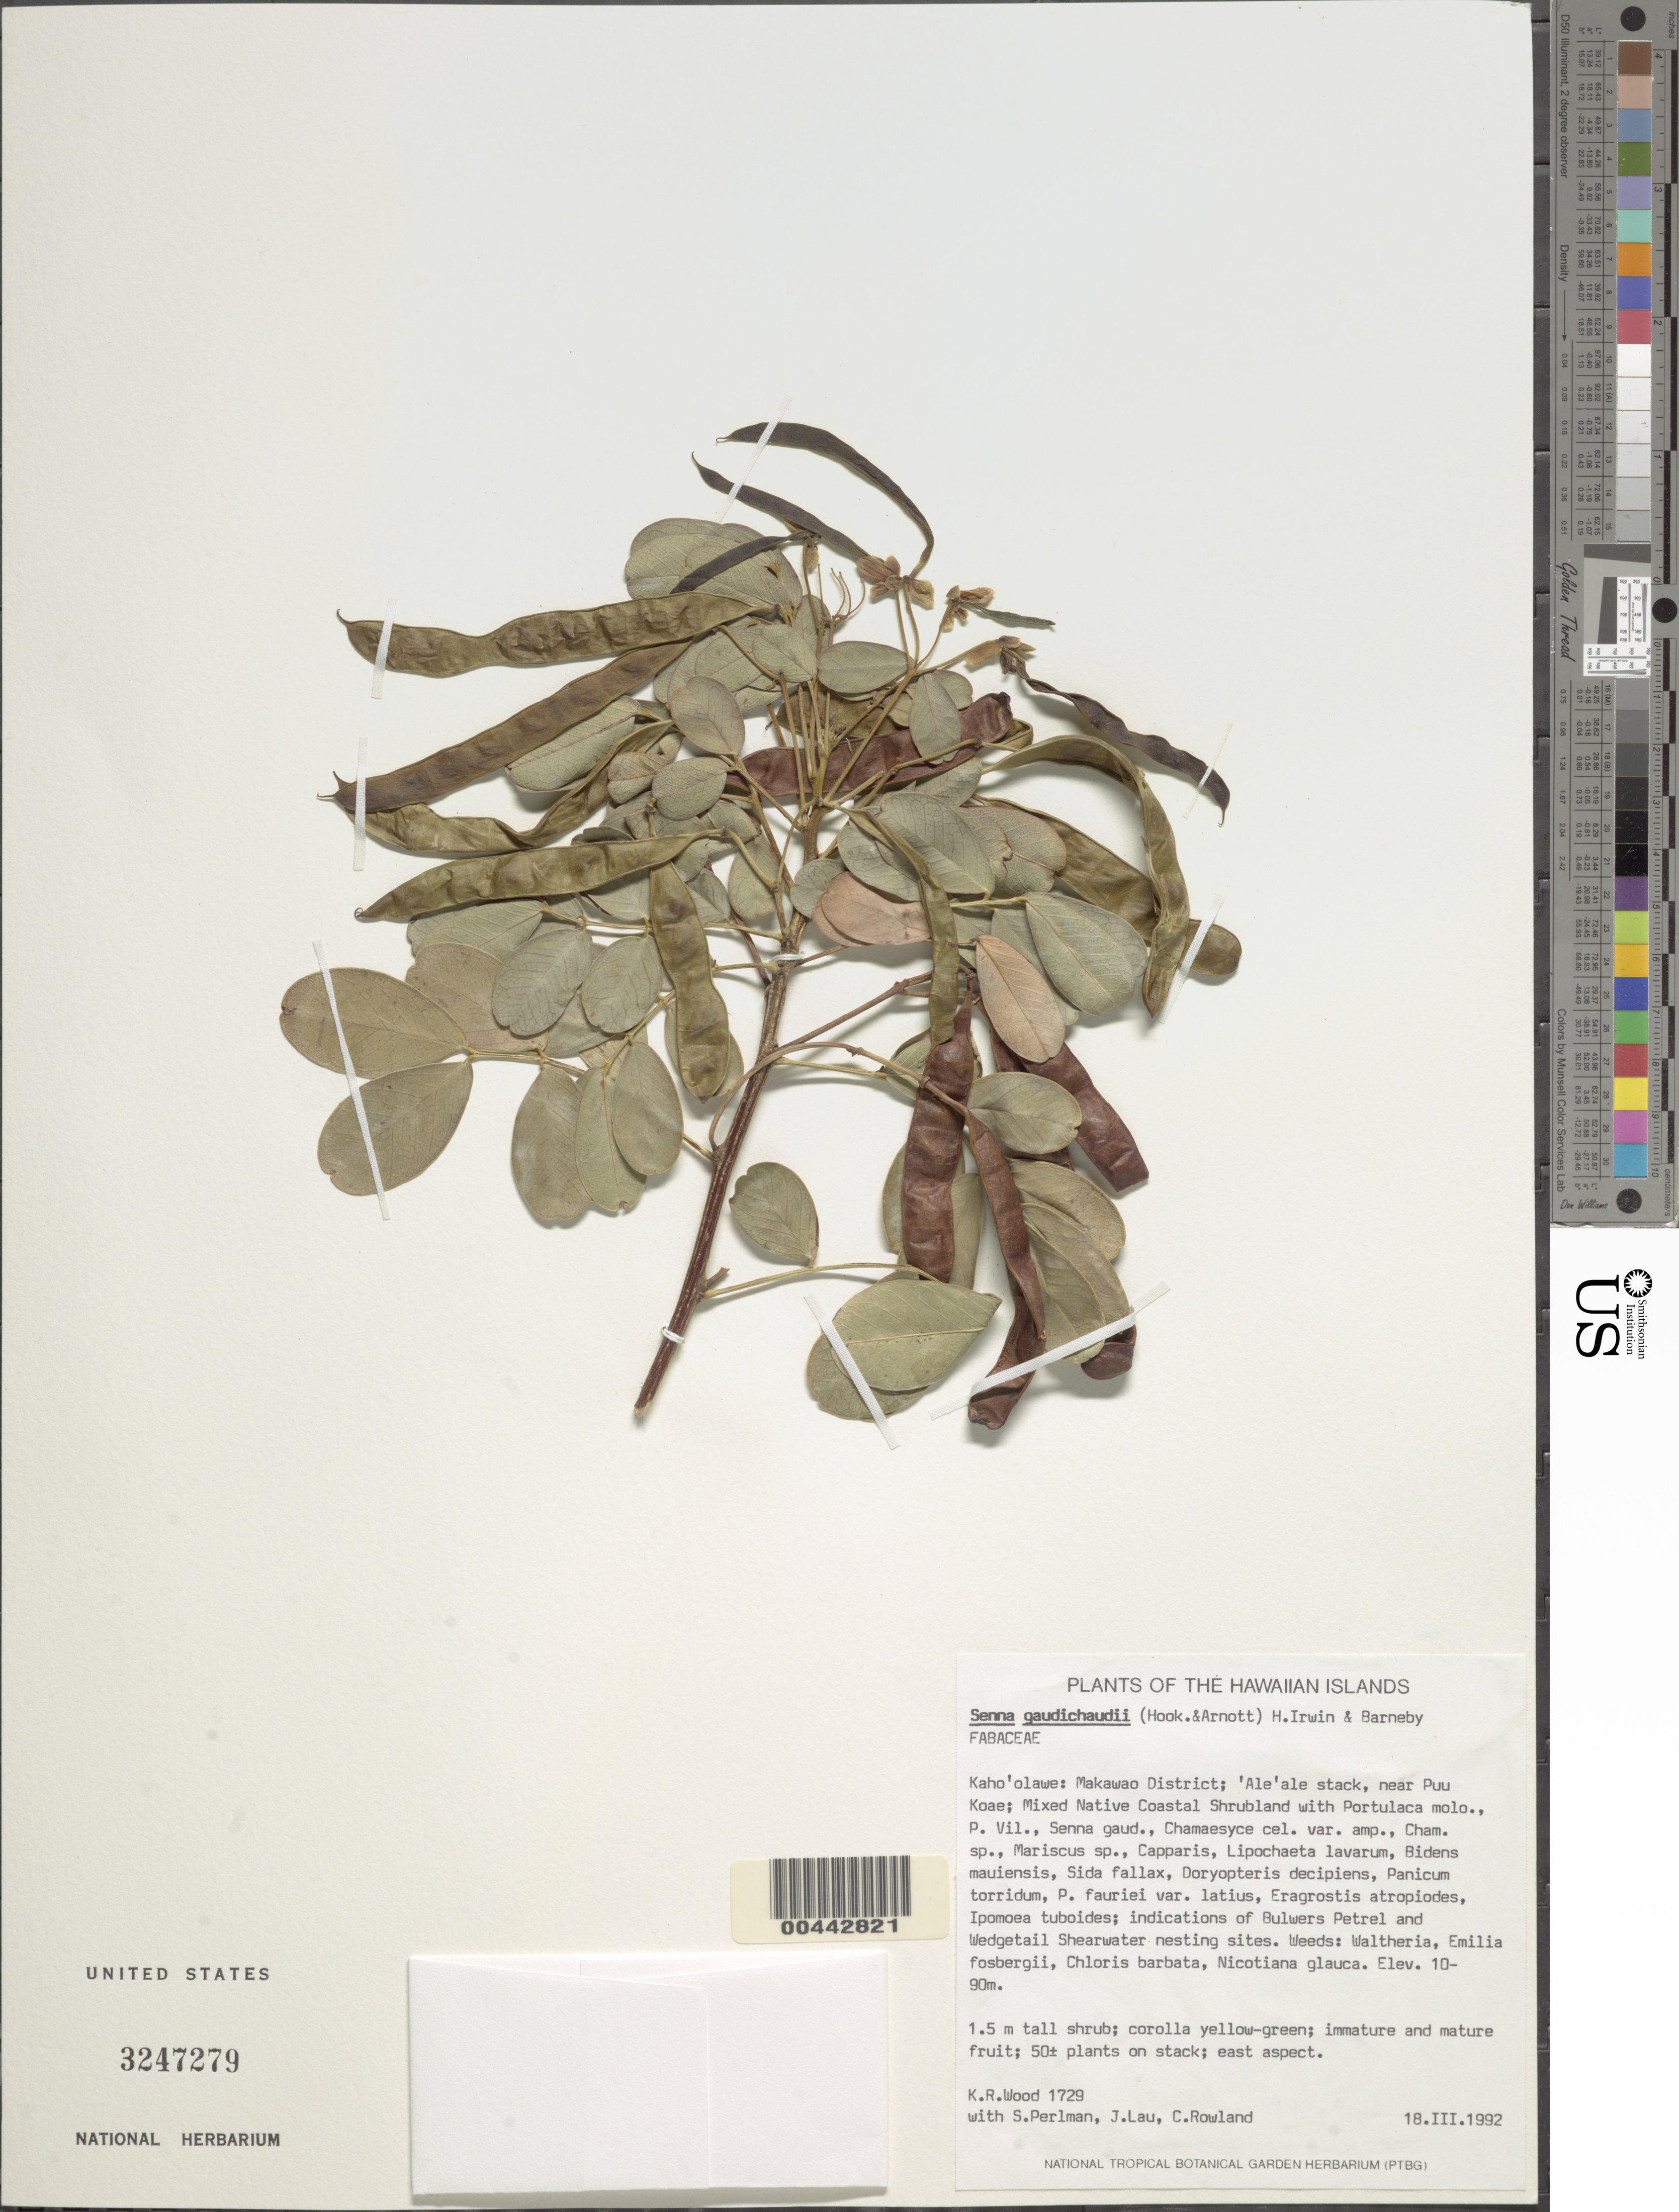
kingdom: Plantae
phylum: Tracheophyta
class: Magnoliopsida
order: Fabales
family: Fabaceae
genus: Senna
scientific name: Senna gaudichaudii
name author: (Hook. & Arn.) H.S. Irwin & Barneby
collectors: K. R. Wood, S. P. Perlman, J. Lau & C. Rowland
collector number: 1729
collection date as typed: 18 Mar 1992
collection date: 1992-03-18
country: United States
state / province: Hawaii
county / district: Maui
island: Kaho'olawe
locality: Makawao District: 'Ale'ale stack, near Puu Koae.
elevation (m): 10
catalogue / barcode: US 3247279